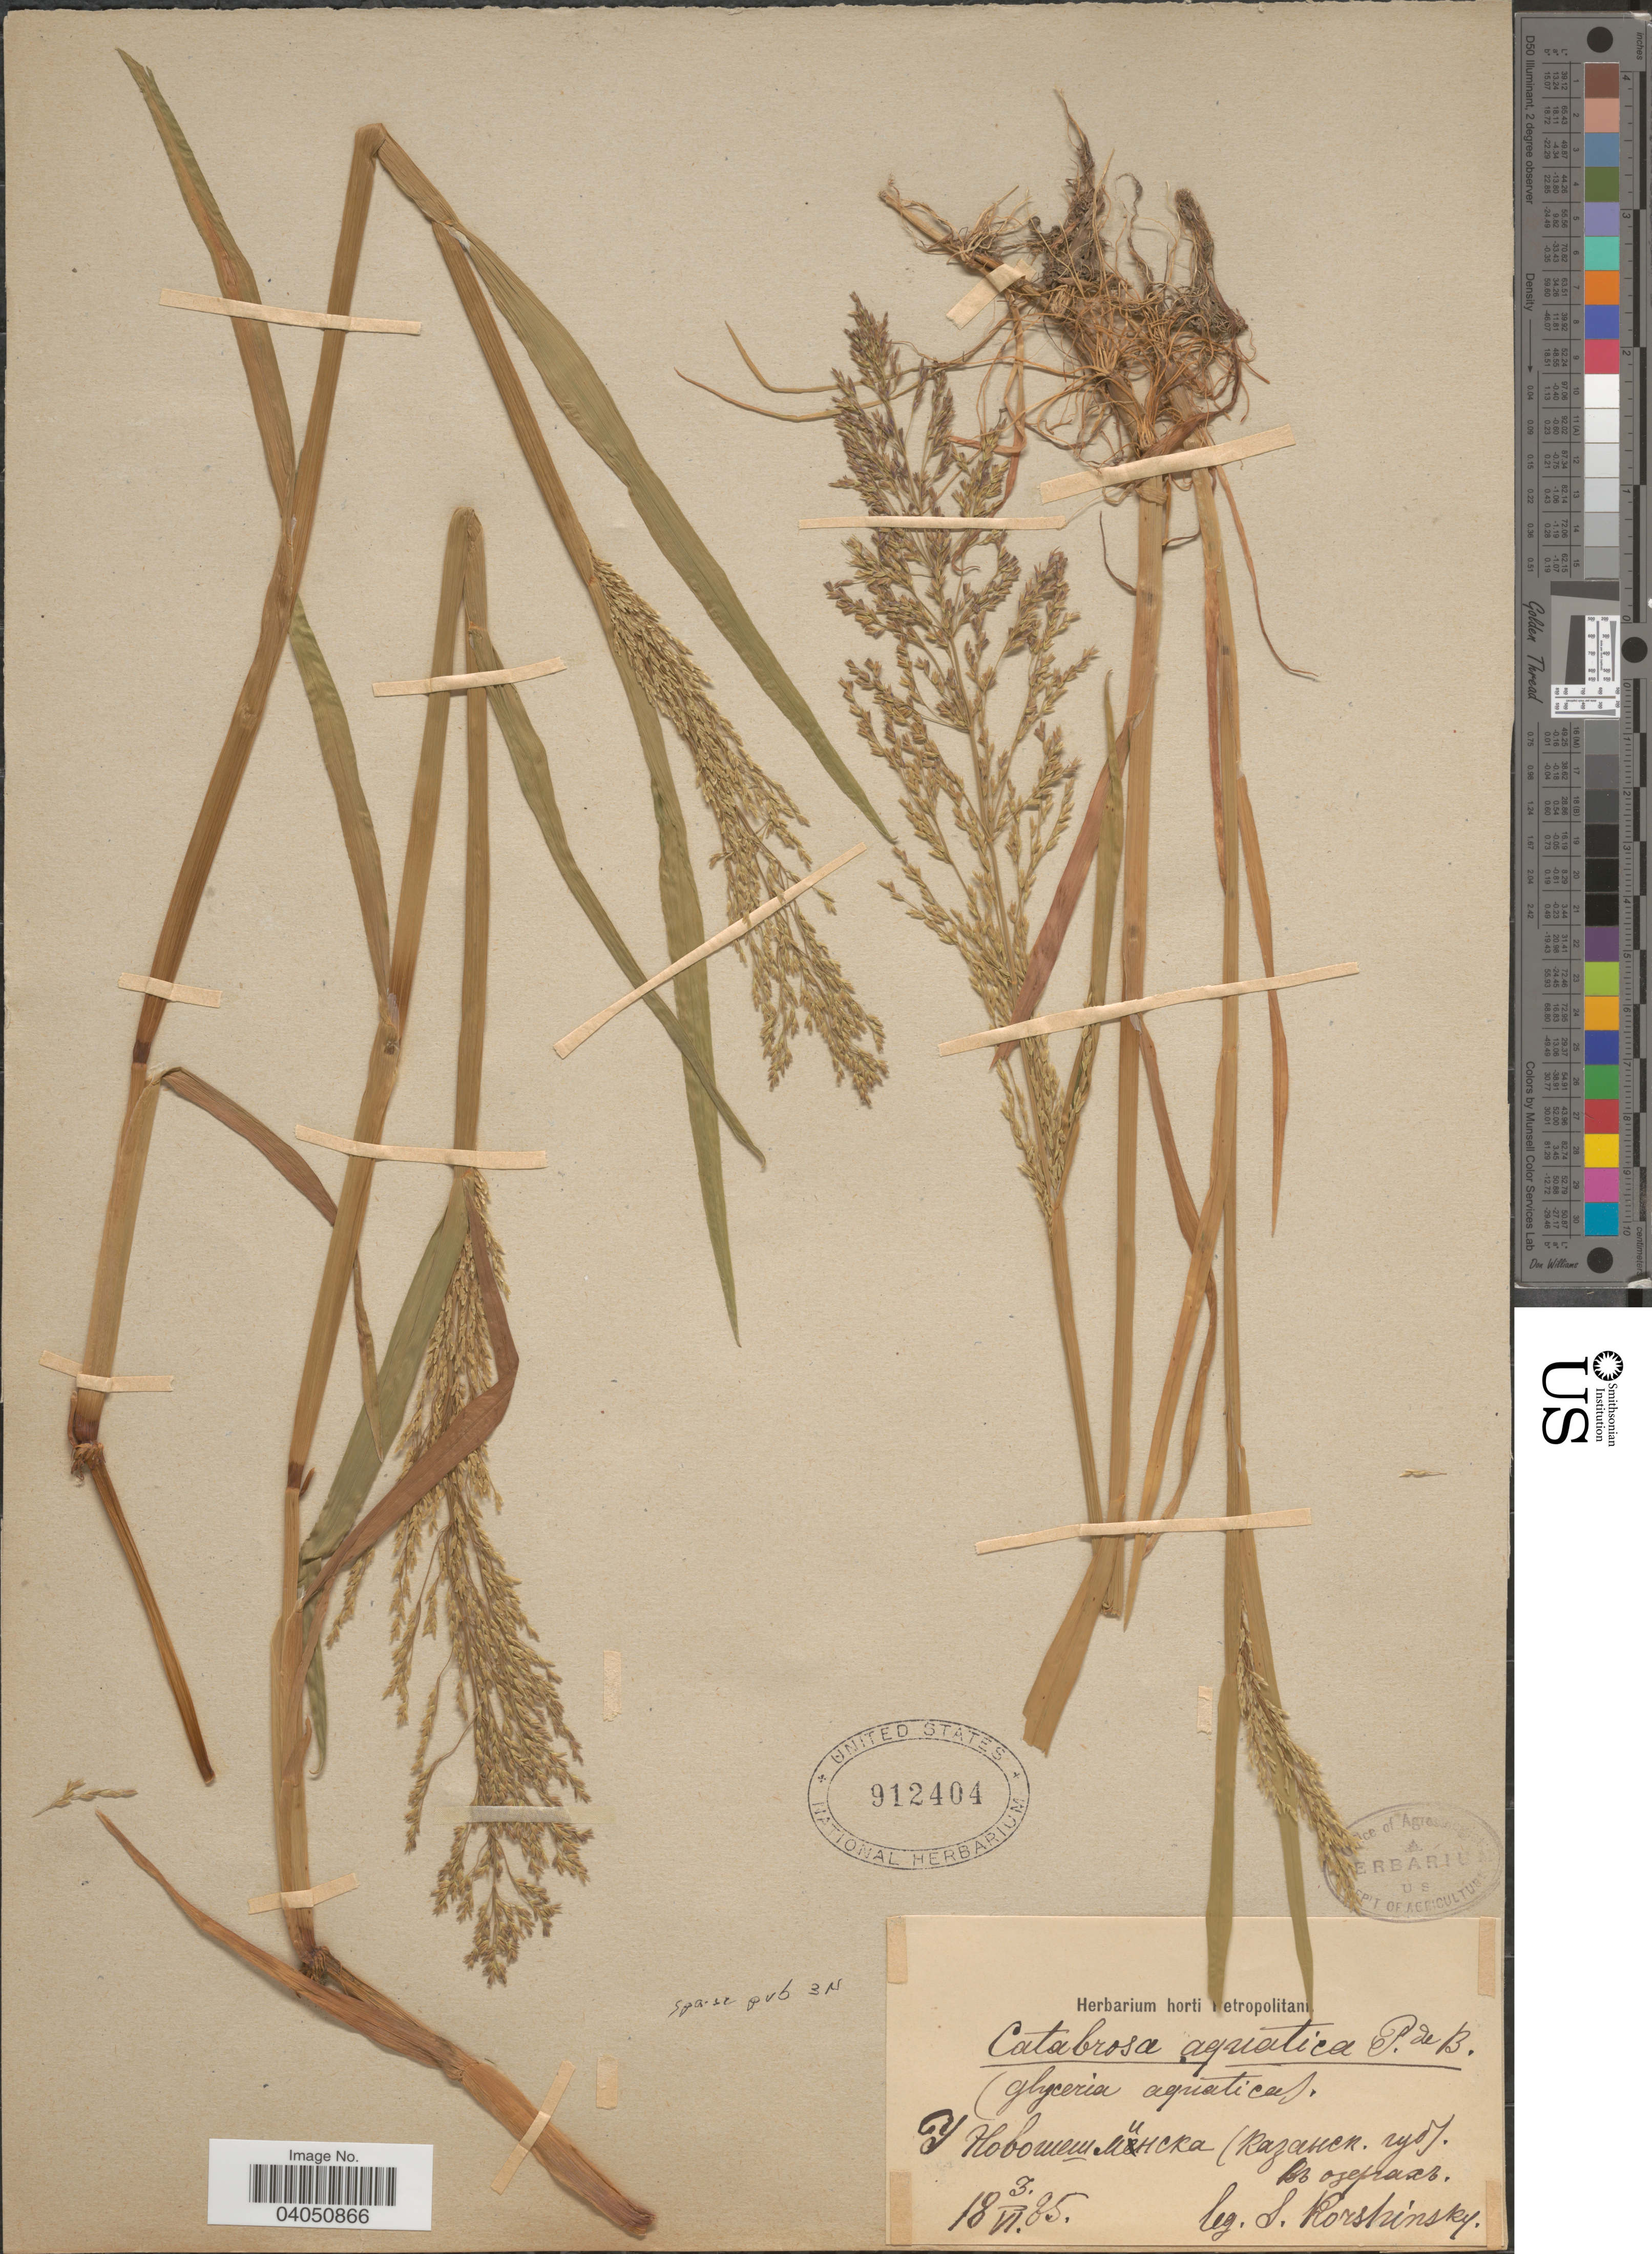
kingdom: Plantae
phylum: Tracheophyta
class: Liliopsida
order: Poales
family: Poaceae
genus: Catabrosa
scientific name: Catabrosa aquatica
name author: (L.) P. Beauv.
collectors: S. I. Korshinsky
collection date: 1895-06-03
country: Russian Federation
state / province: Tatarstan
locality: Near Novosheshminsk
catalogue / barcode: US 912404